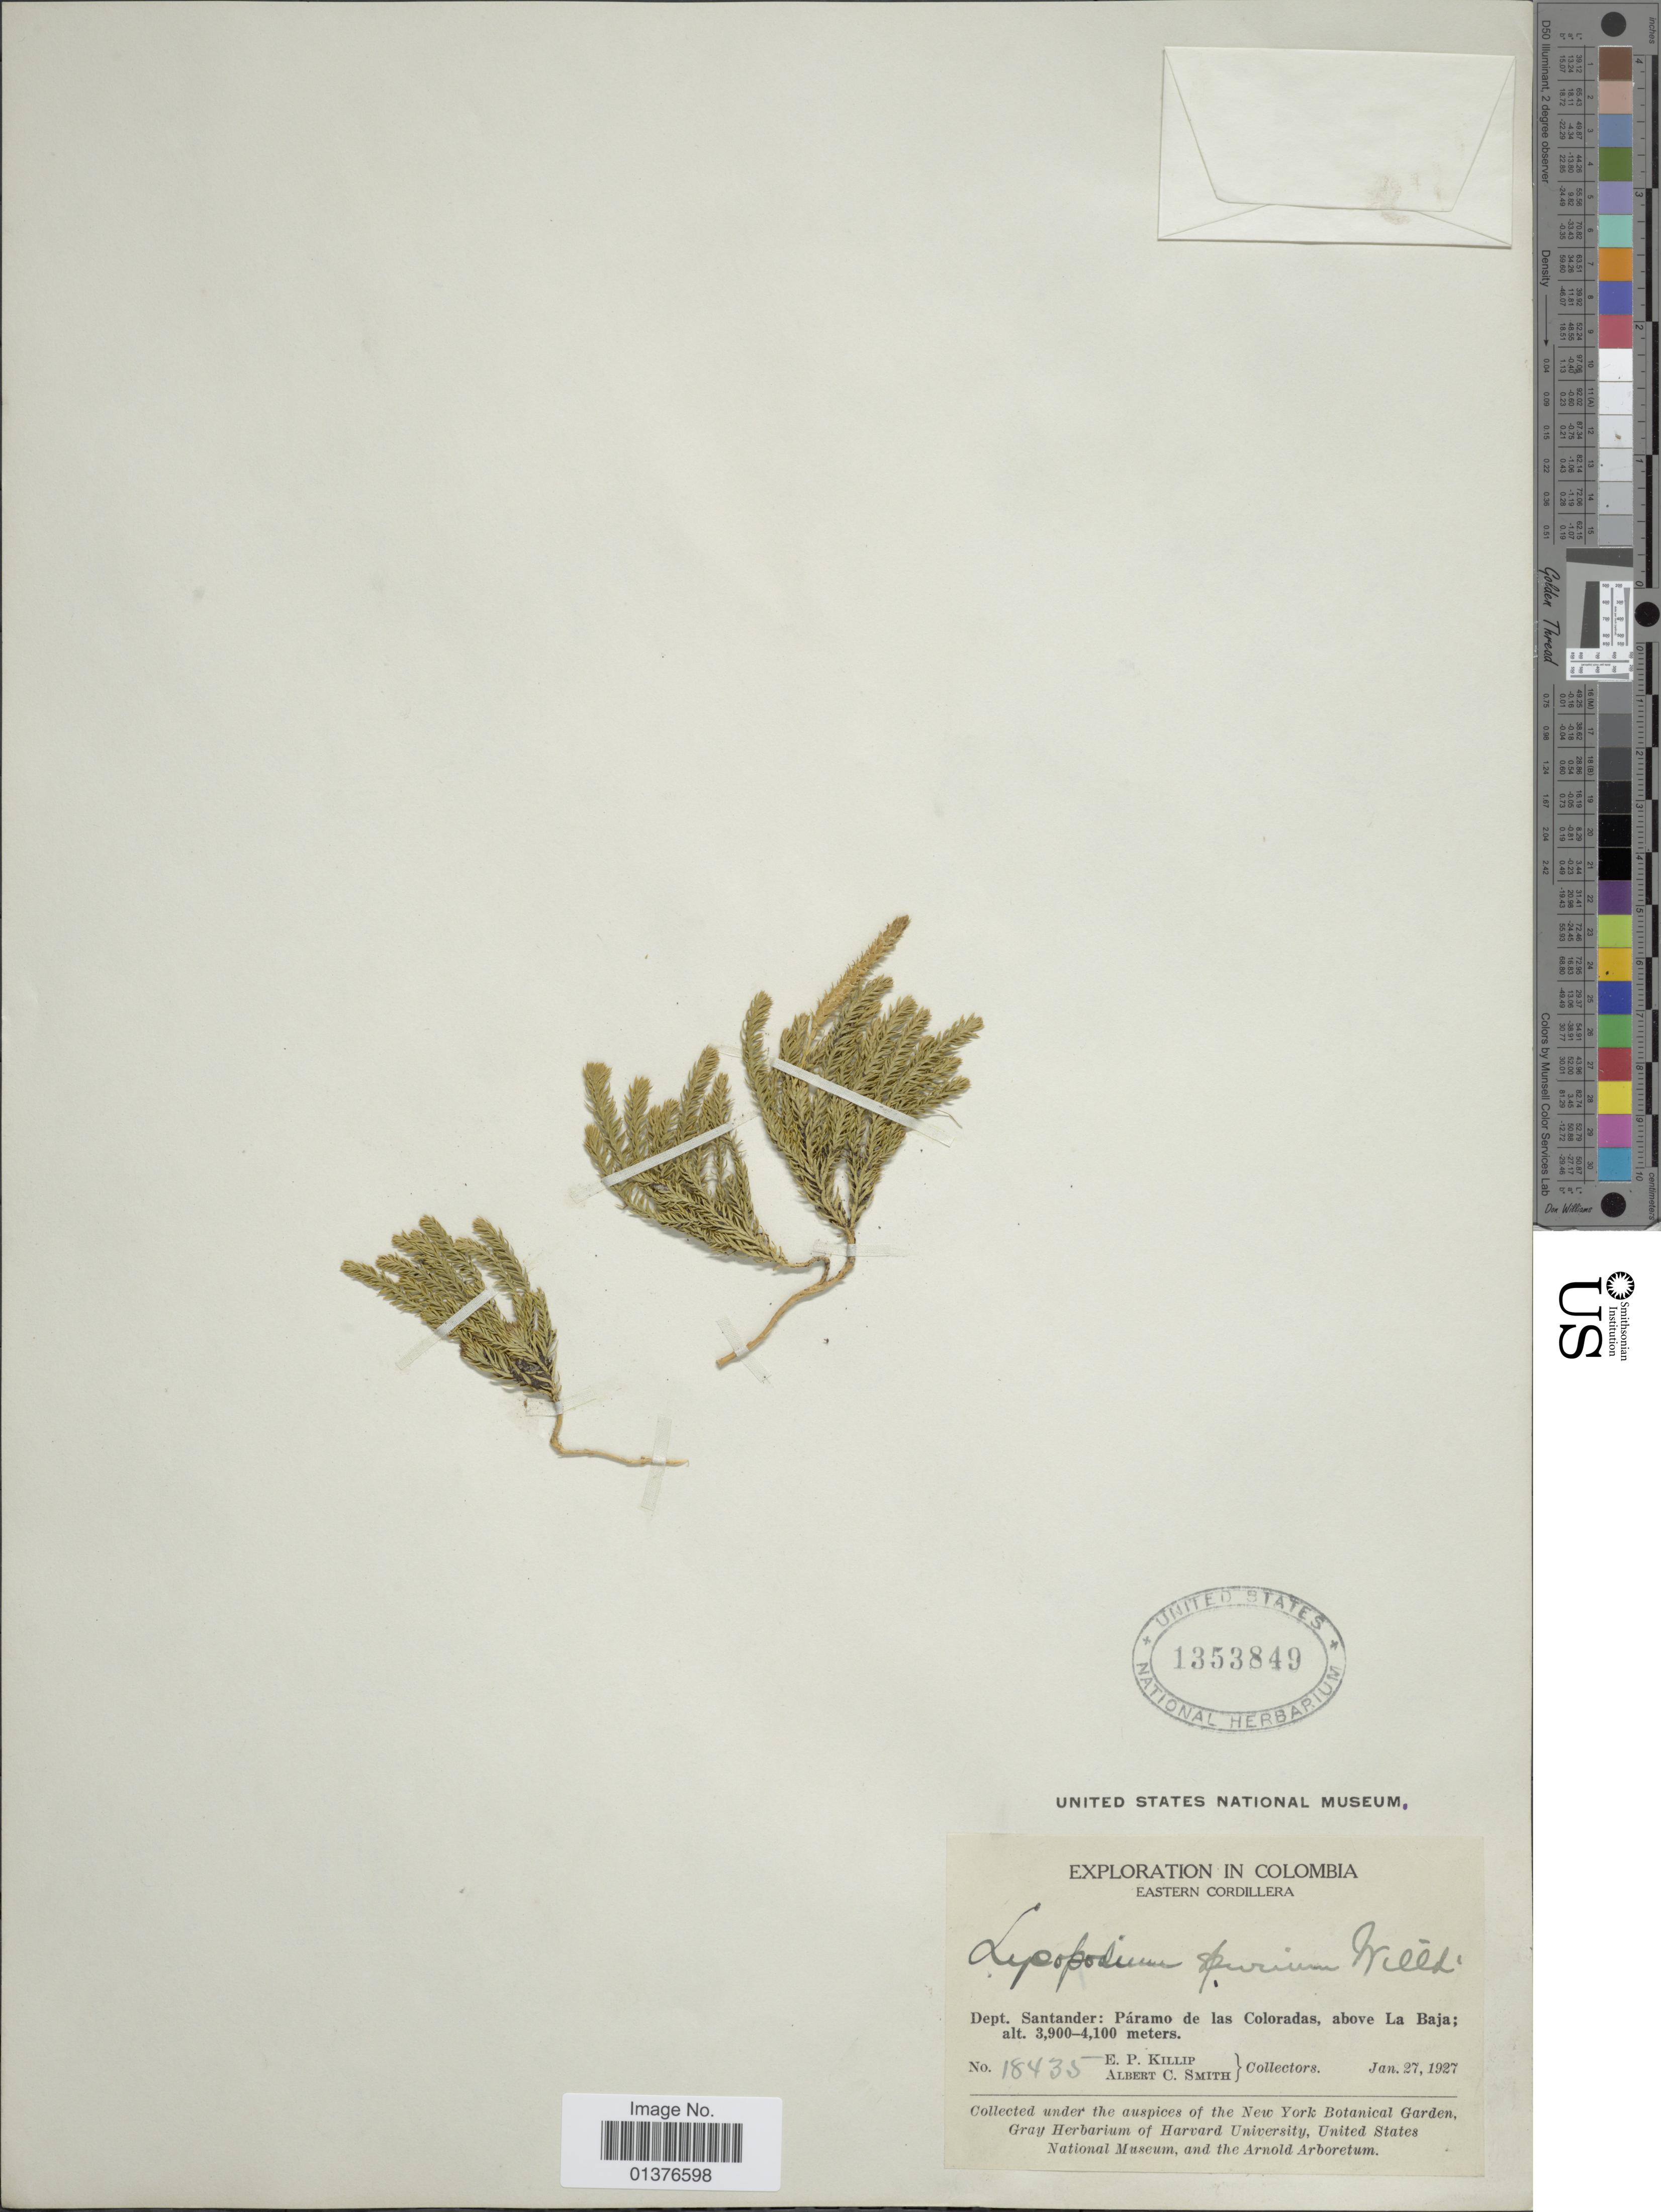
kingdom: Plantae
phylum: Tracheophyta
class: Lycopodiopsida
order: Lycopodiales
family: Lycopodiaceae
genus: Austrolycopodium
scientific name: Austrolycopodium magellanicum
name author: (P. Beauv.) Holub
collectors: E. P. Killip & A. C. Smith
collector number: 18435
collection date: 1927-01-27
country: Colombia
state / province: Santander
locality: Páramo de las Coloradas, above La Baja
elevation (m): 3900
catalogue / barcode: US 1353849